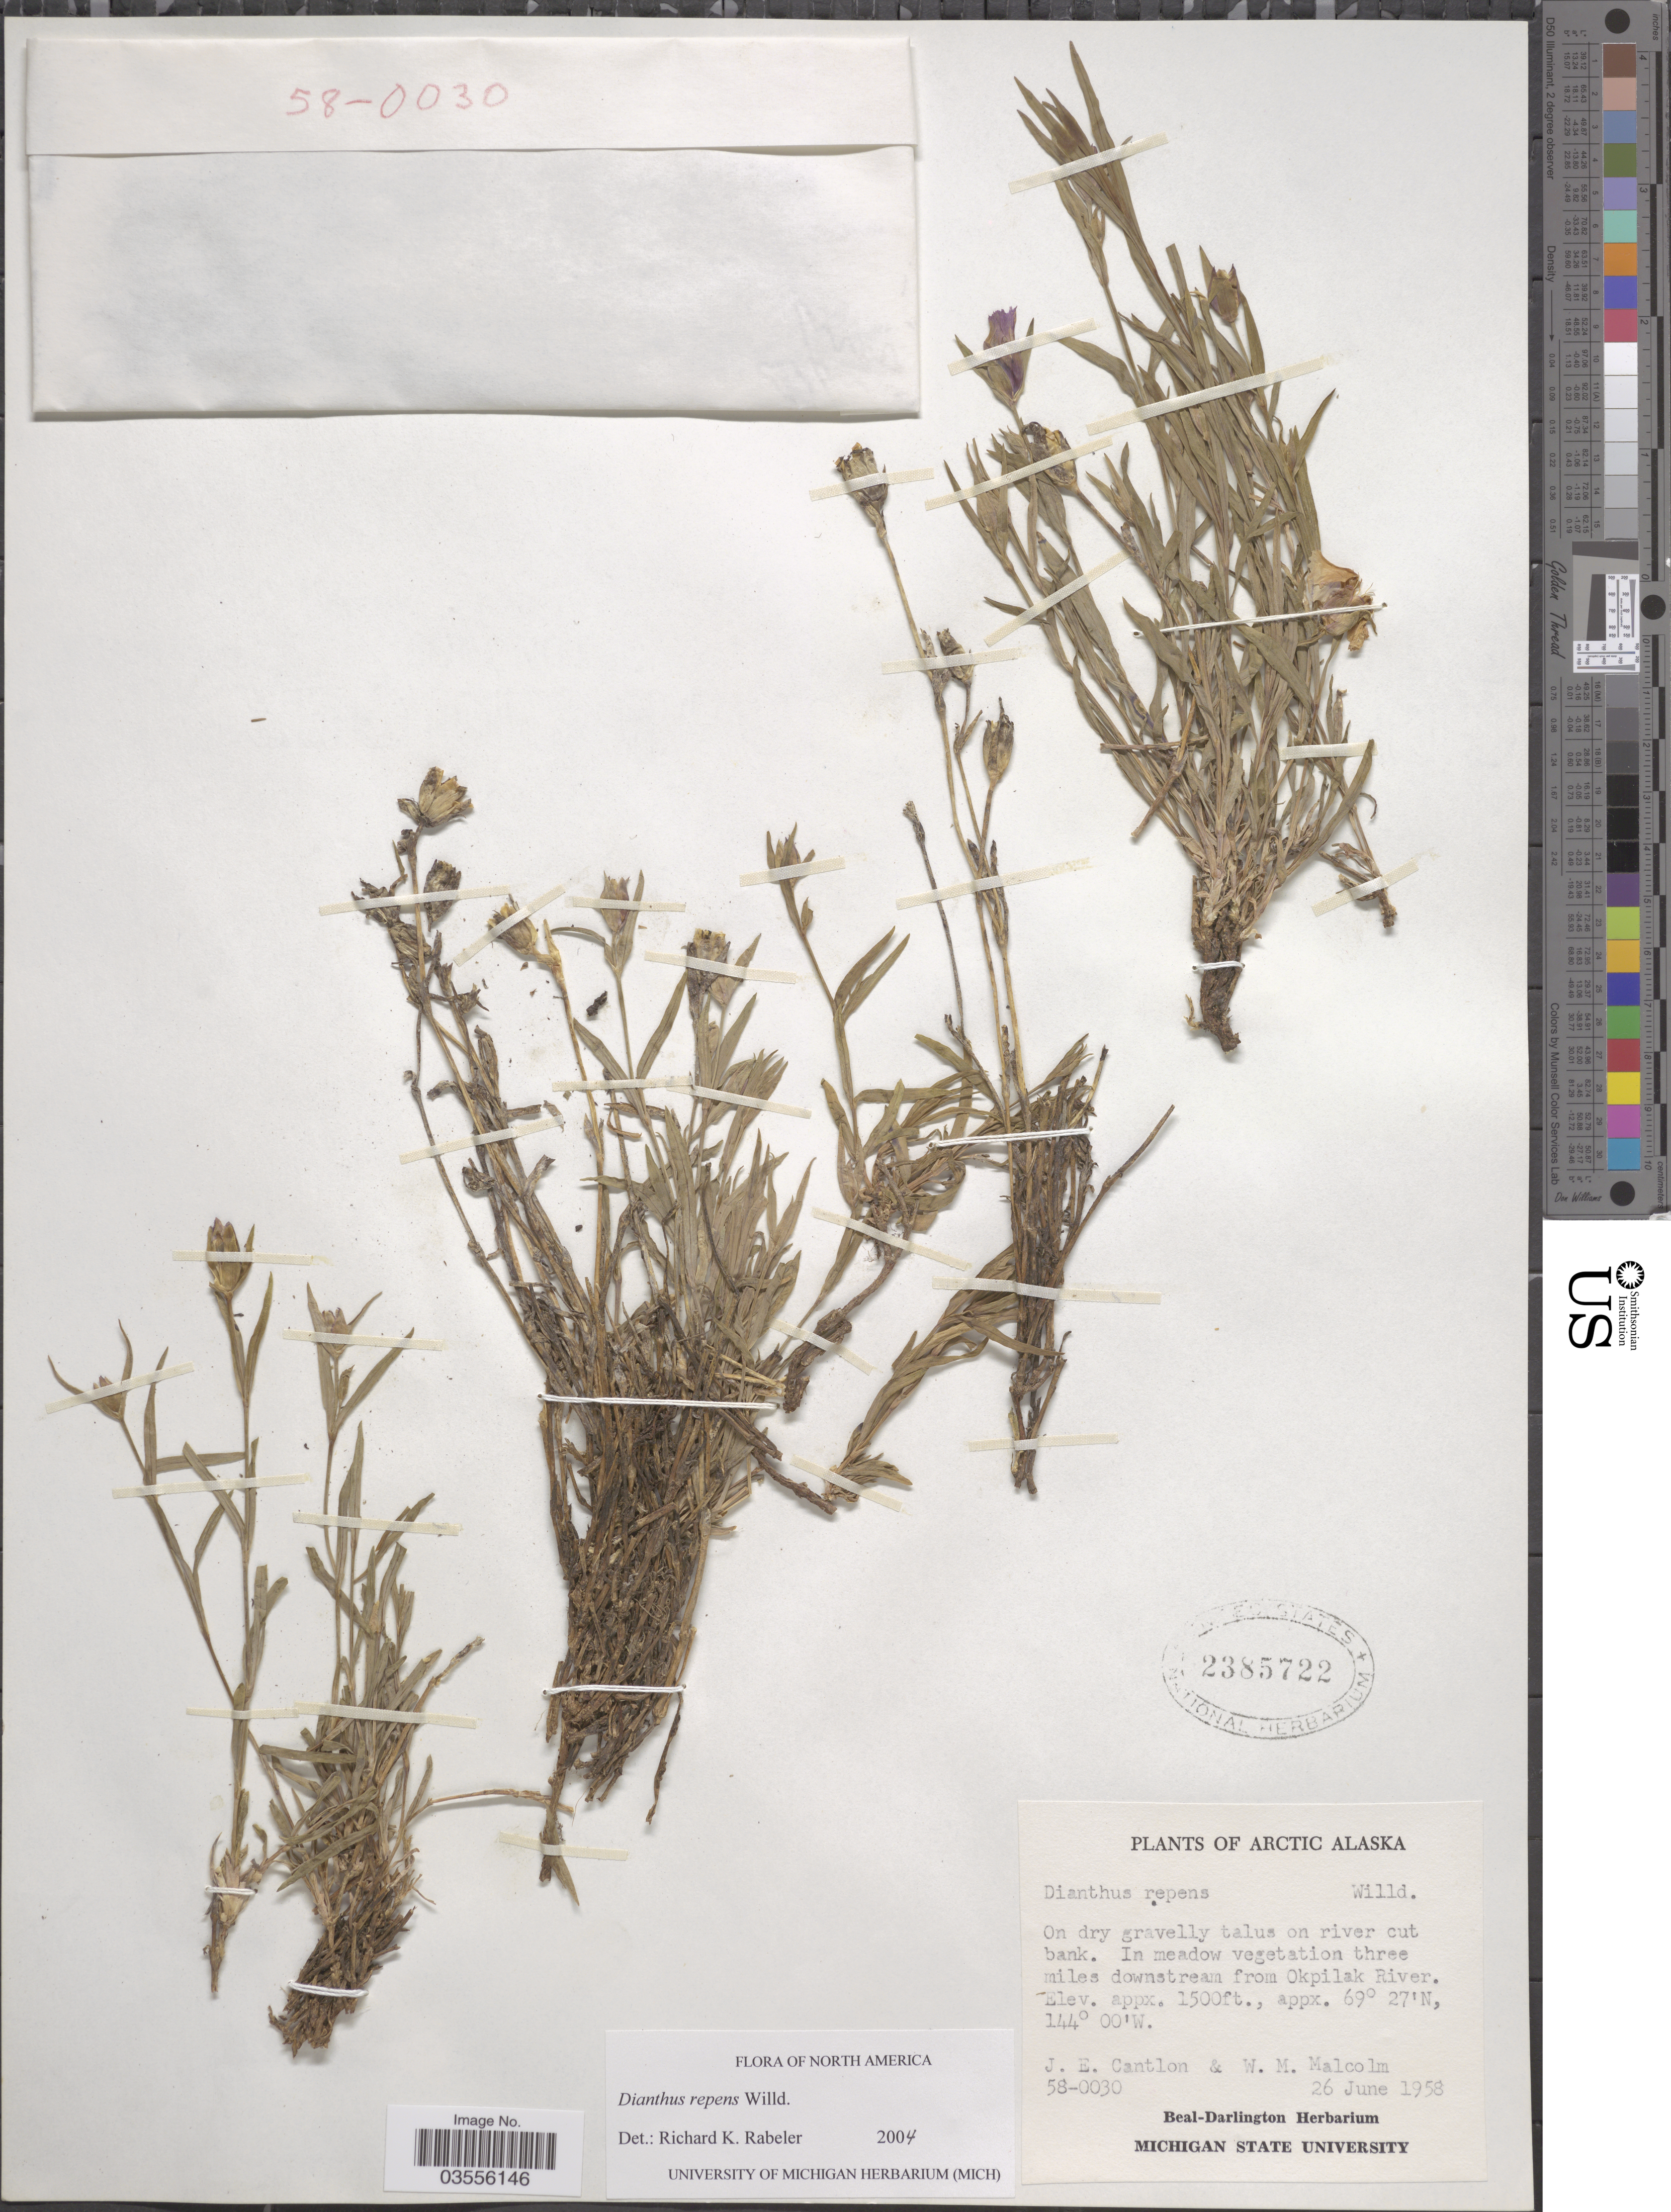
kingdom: Plantae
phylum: Tracheophyta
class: Magnoliopsida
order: Caryophyllales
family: Caryophyllaceae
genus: Dianthus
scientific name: Dianthus repens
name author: L.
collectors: J. Cantlon & W. Malcolm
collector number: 58-0030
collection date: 1958-06-26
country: United States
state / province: Alaska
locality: Arctic Alaska. Three miles downstream from Okpilak River.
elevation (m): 457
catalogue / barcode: US 2385722